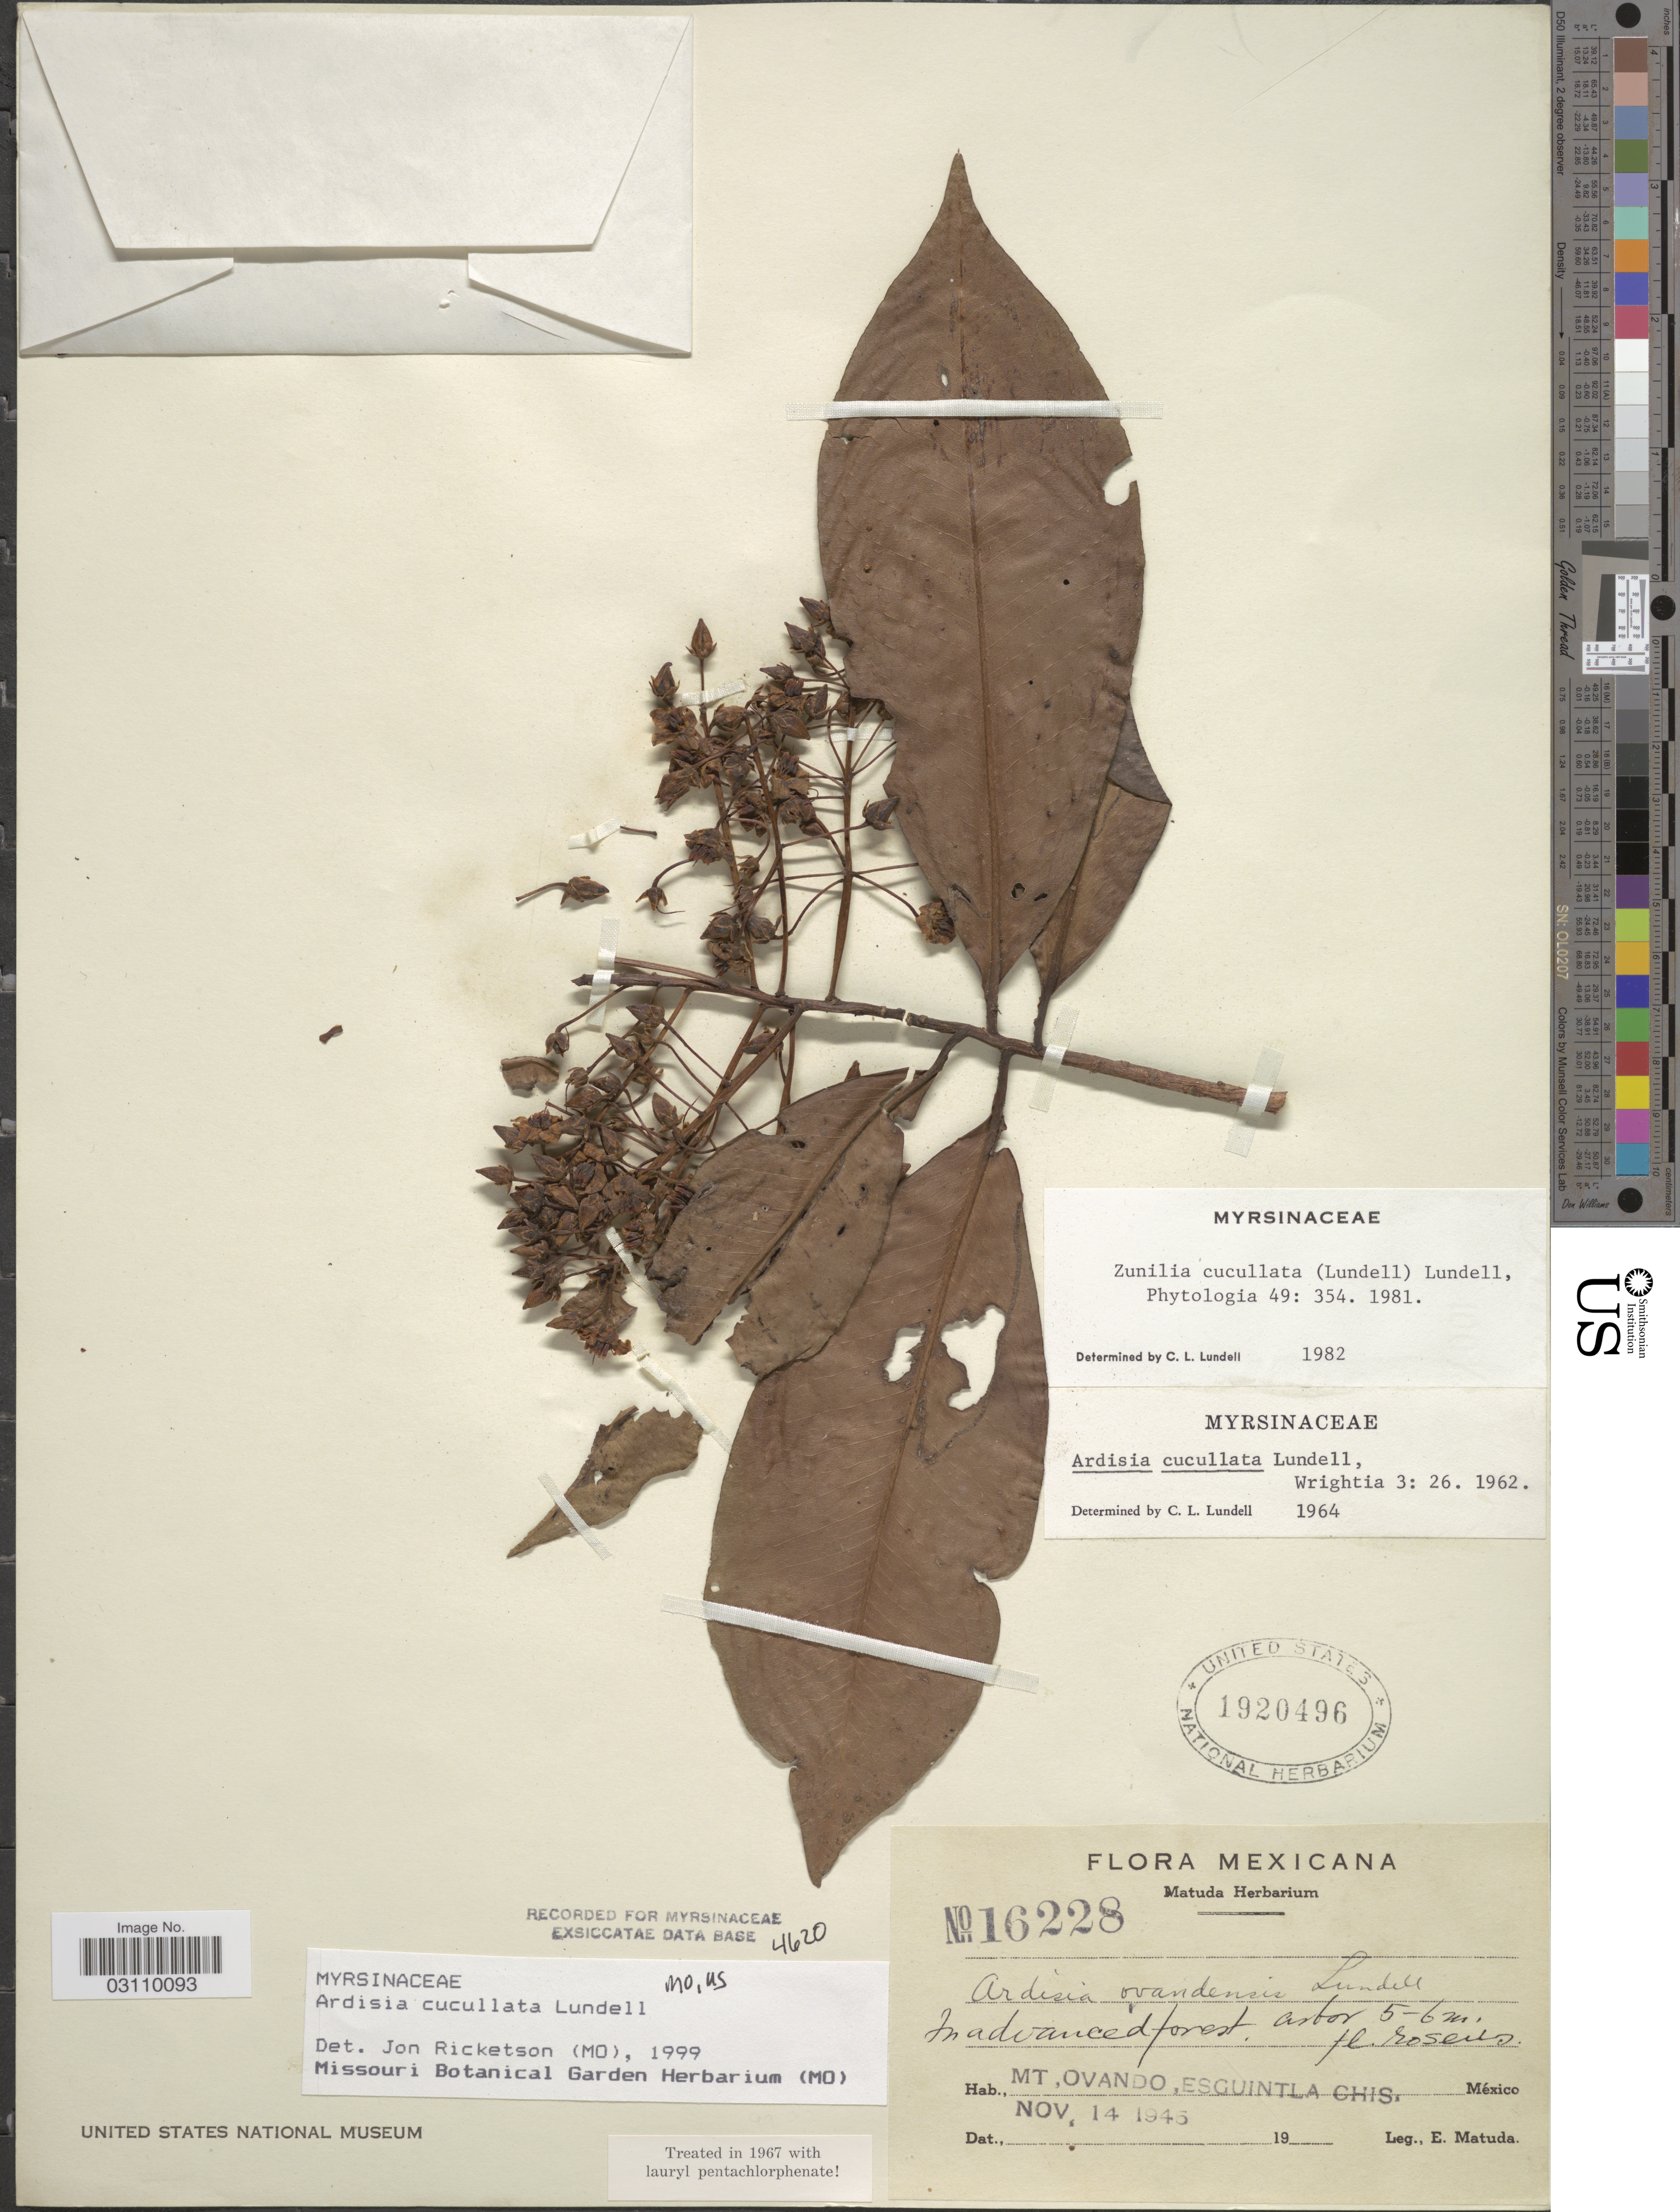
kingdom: Plantae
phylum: Tracheophyta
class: Magnoliopsida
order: Ericales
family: Primulaceae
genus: Ardisia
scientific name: Ardisia cucullata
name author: Lundell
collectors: E. Matuda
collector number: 16228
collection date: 1945-11-14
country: Mexico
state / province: Chiapas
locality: Mt. Ovando, Escuintla Chis.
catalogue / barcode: US 1920496